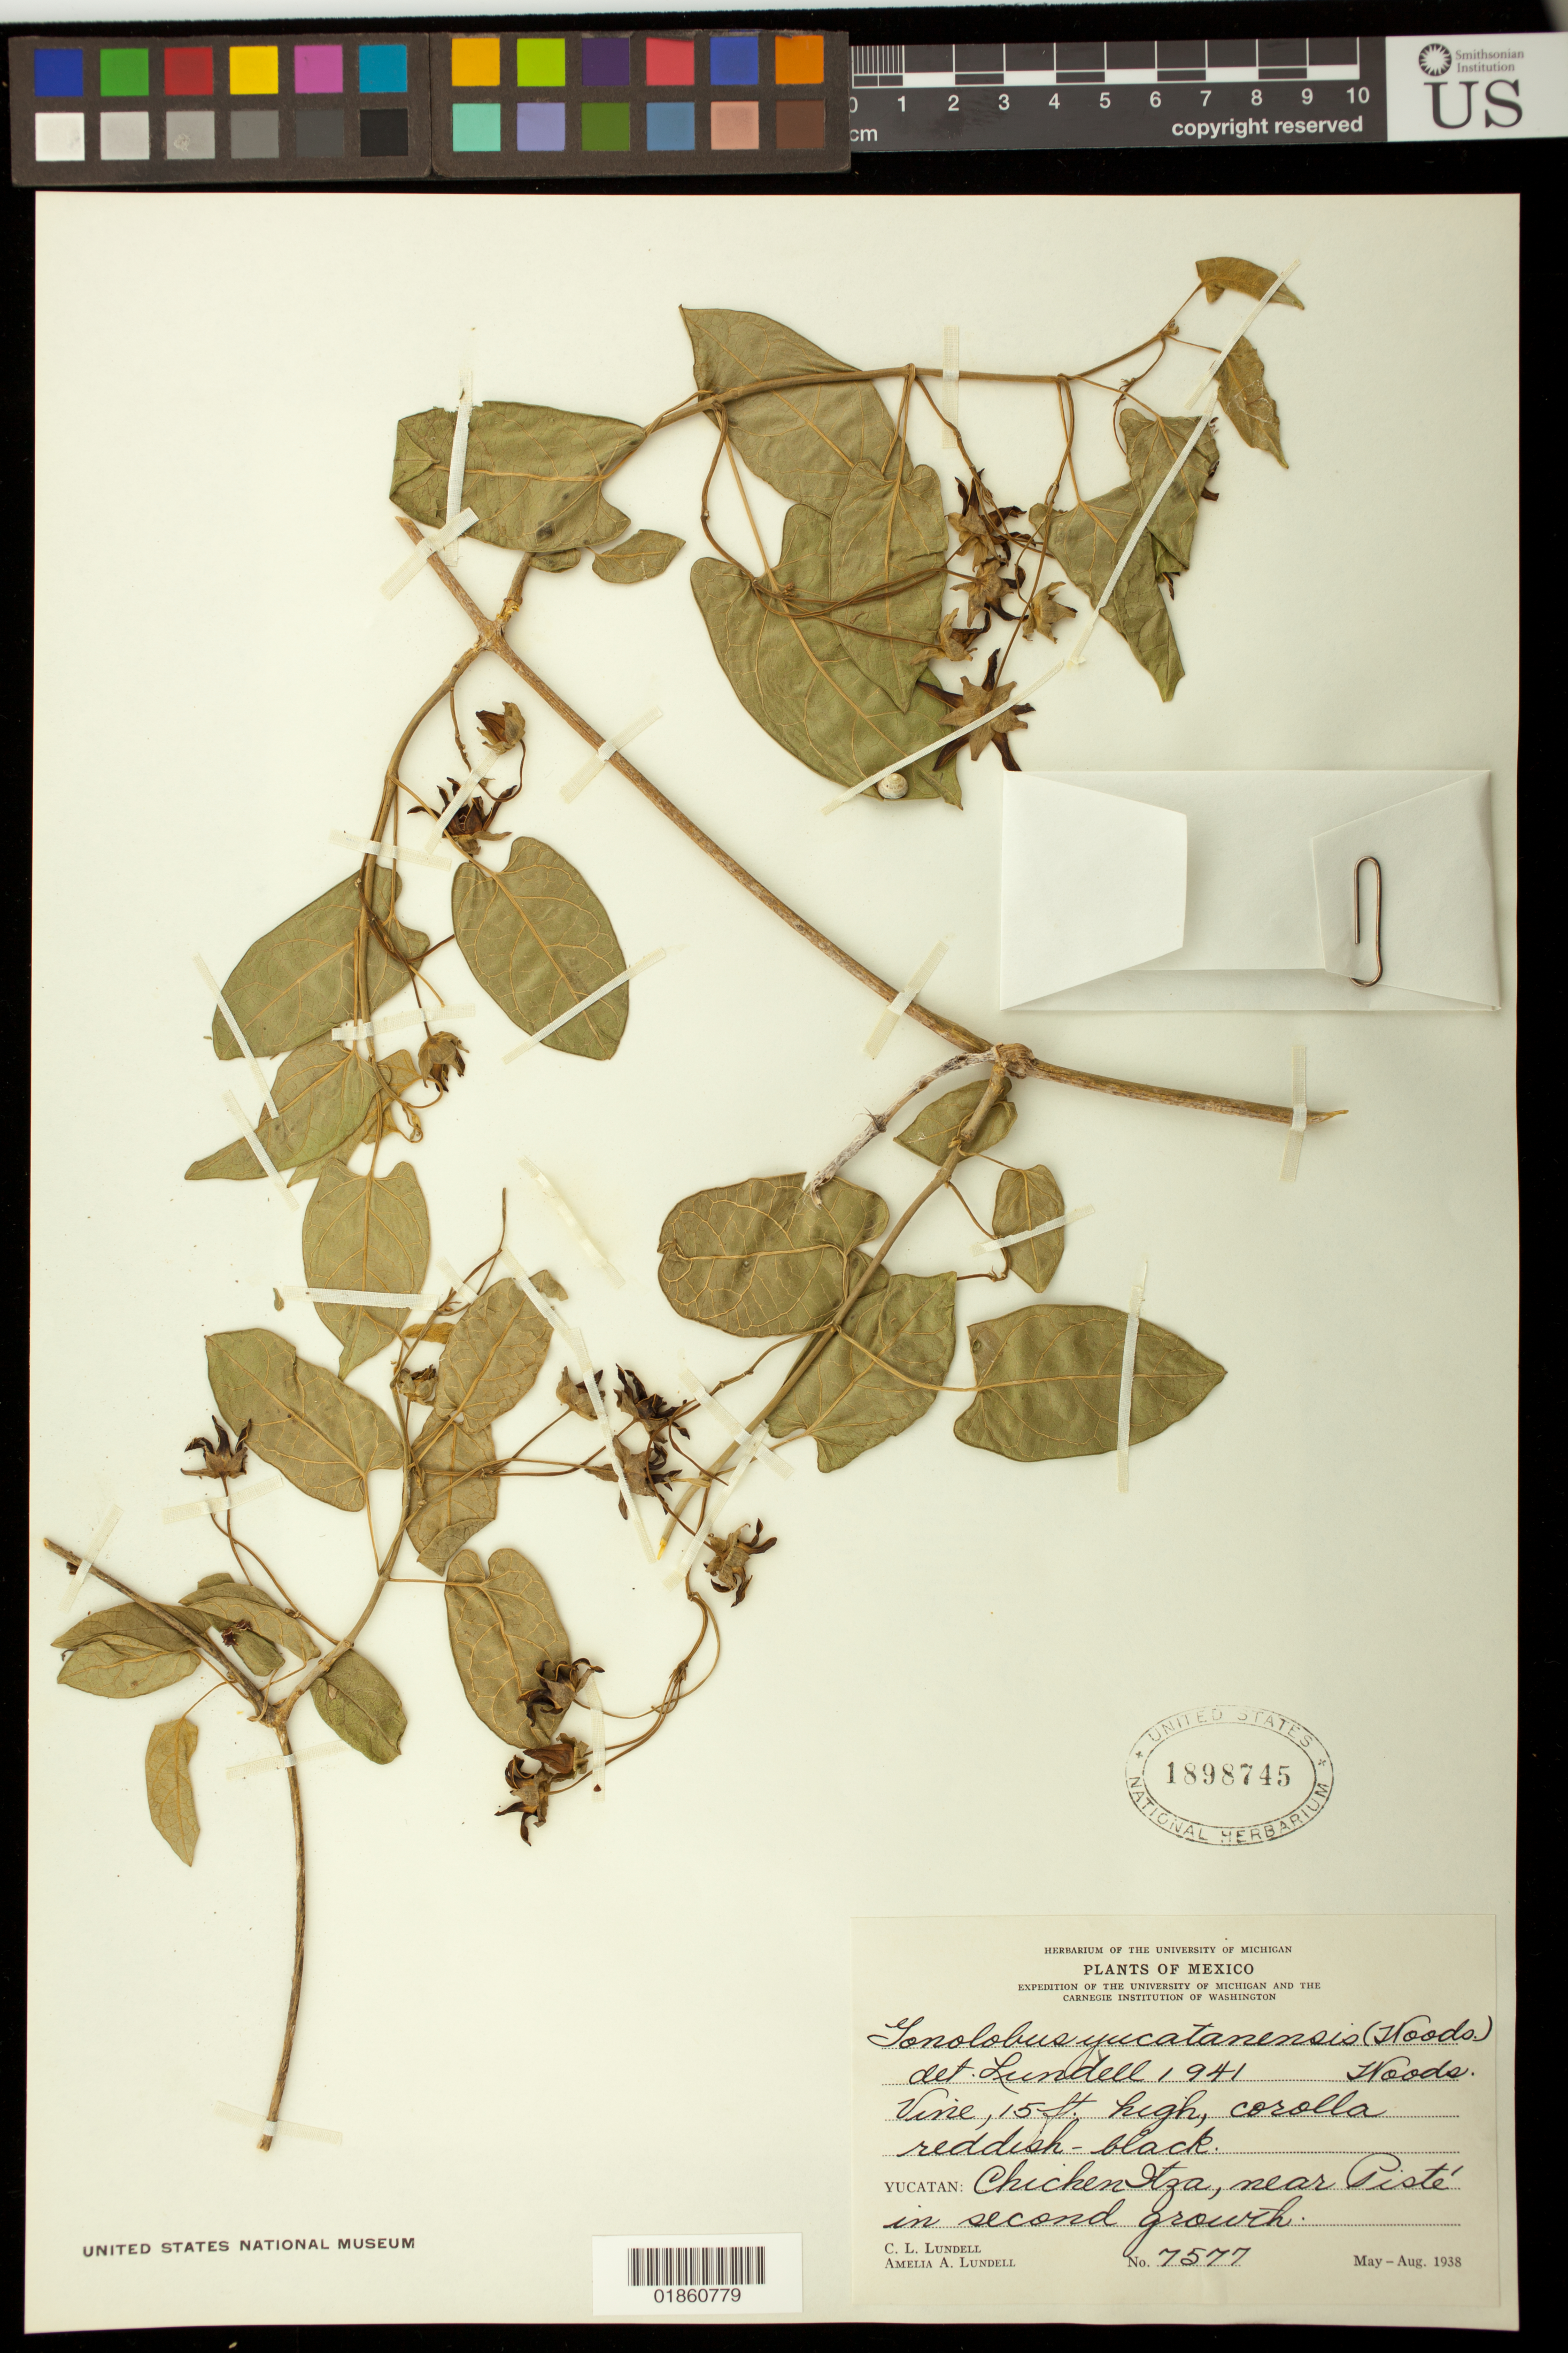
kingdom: Plantae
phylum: Tracheophyta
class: Magnoliopsida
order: Gentianales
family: Apocynaceae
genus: Gonolobus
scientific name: Gonolobus yucatanensis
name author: (Woodson) W.D. Stevens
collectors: C. L. Lundell & A. A. Lundell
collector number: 7577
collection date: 1938-05/1938-08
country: Mexico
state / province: Yucatán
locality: Chichen Itza, near Pisté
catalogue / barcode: US 1898745